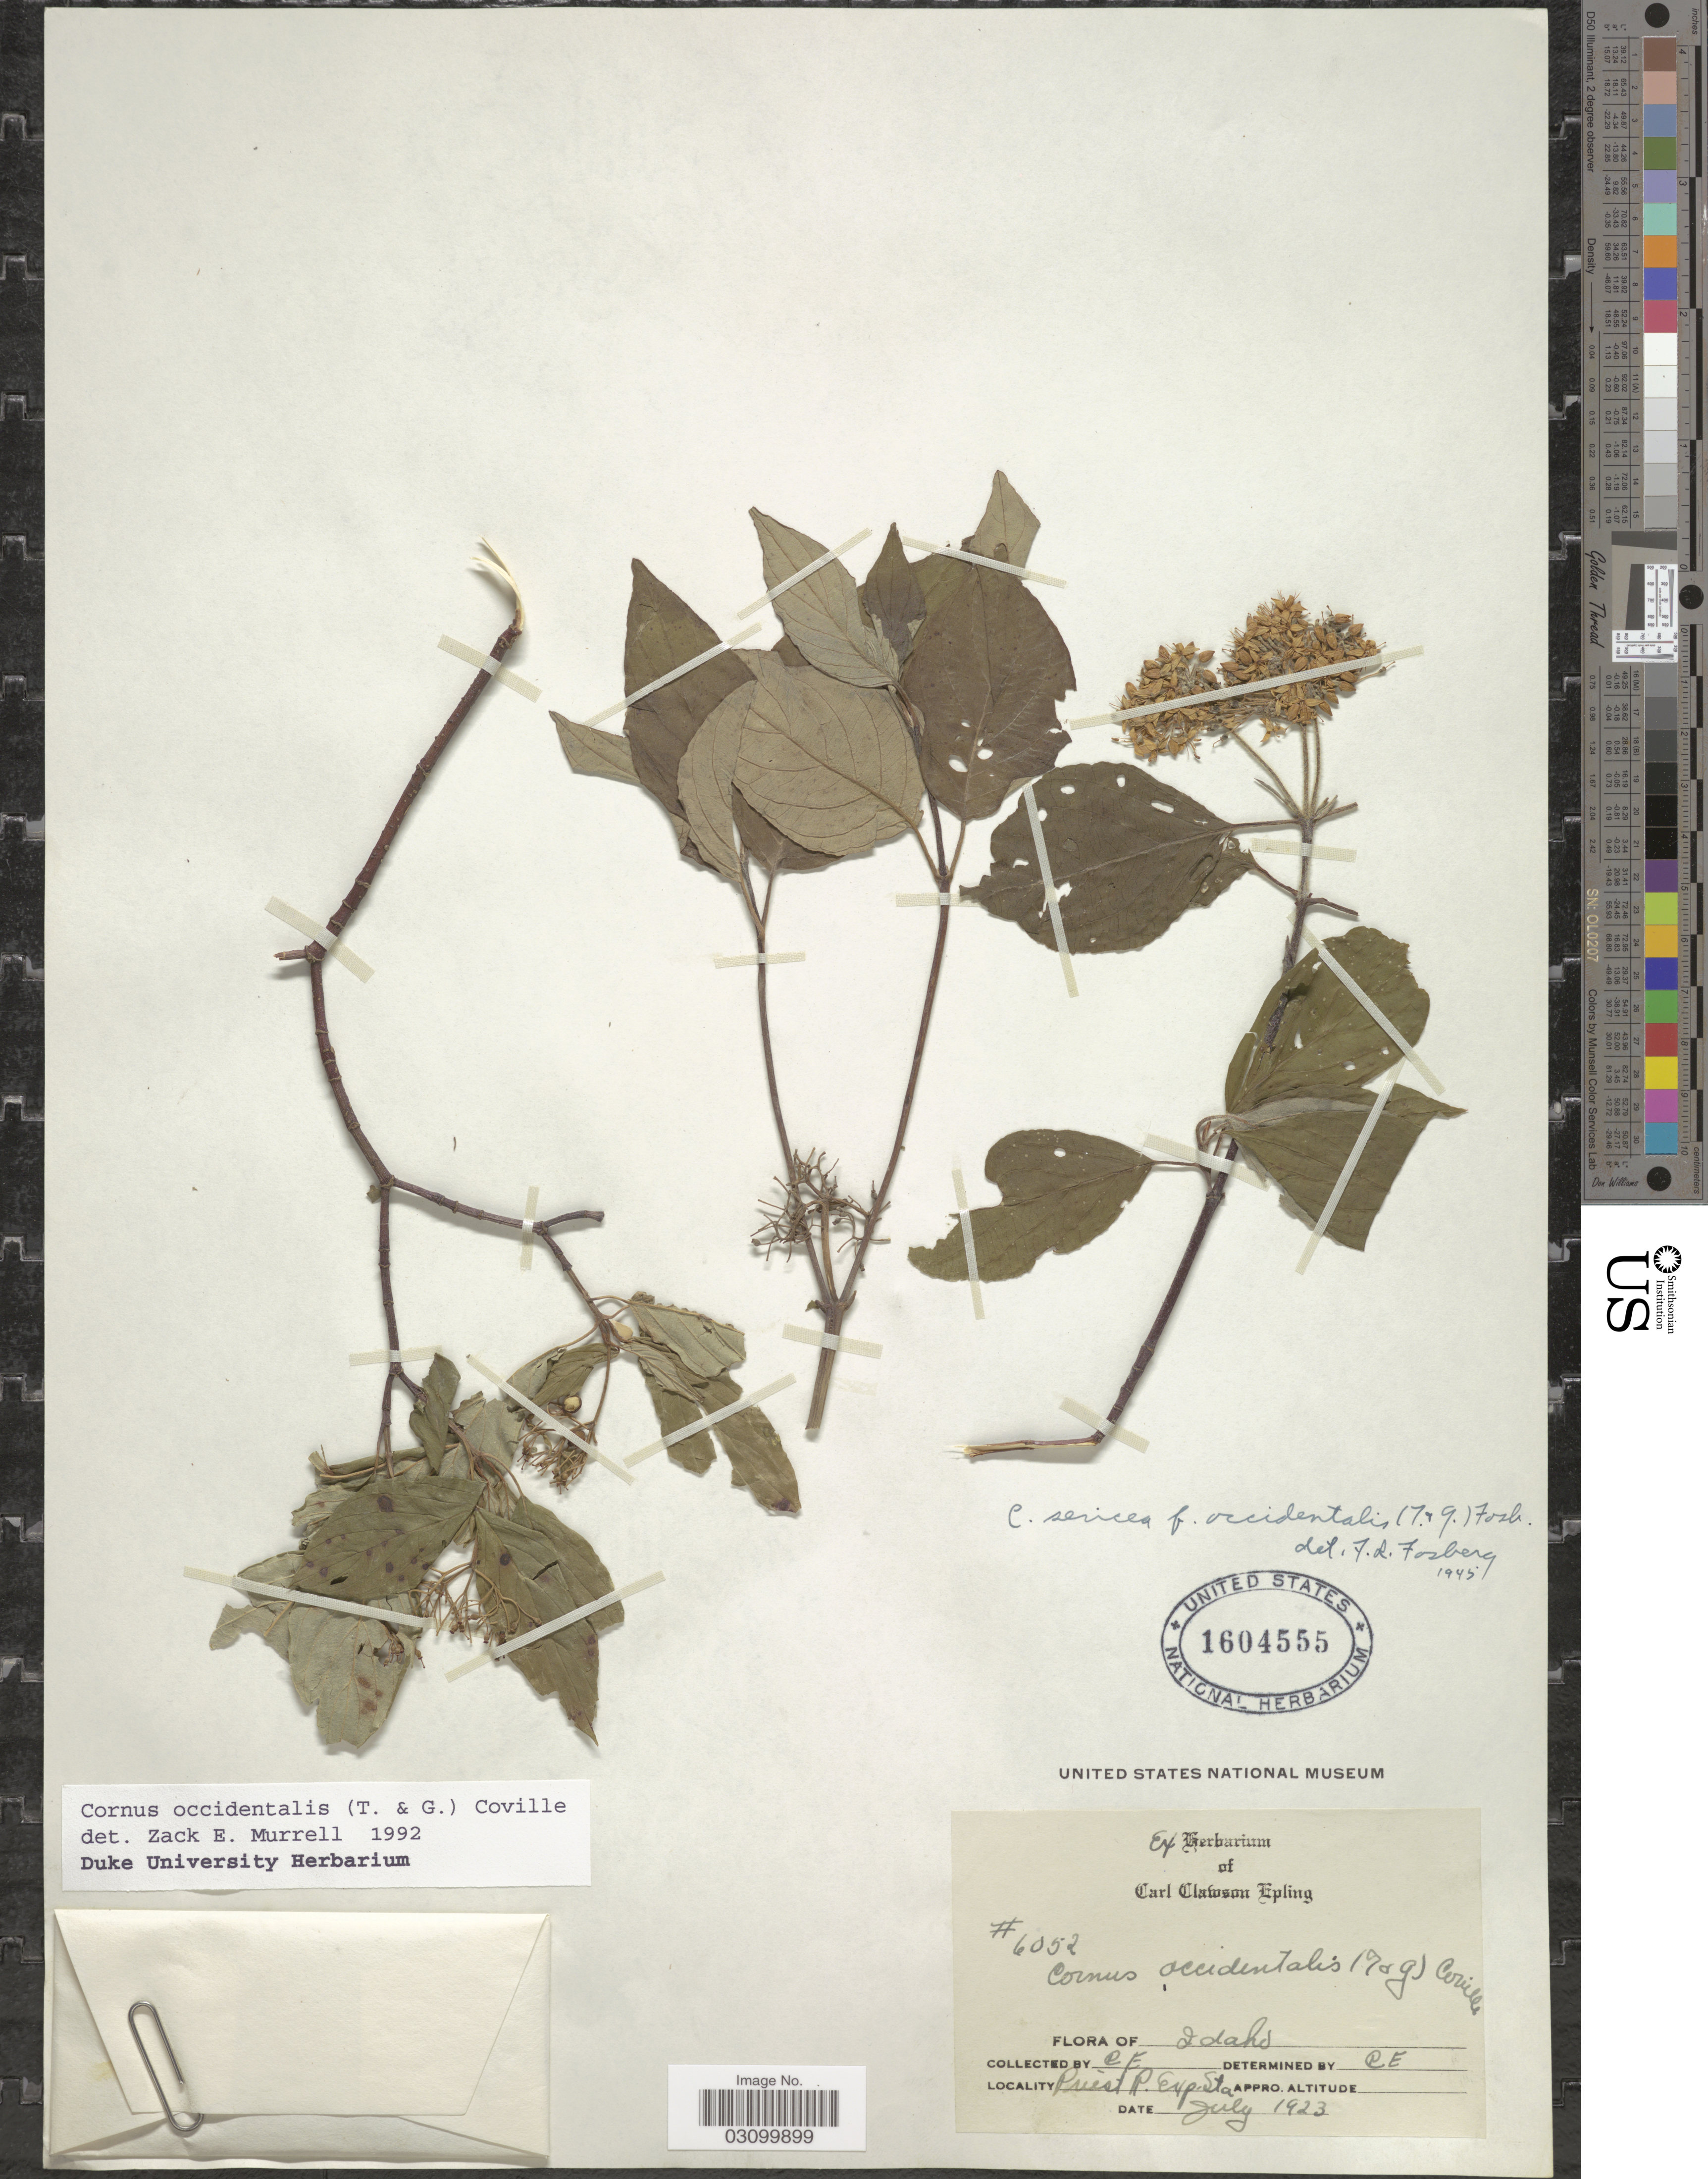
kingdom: Plantae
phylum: Tracheophyta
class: Magnoliopsida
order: Cornales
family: Cornaceae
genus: Cornus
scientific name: Cornus occidentalis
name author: (Torr. & A. Gray) Coville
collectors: C. C. Epling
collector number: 6052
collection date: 1923-07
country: United States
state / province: Idaho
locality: Priest R. Exp. Sta.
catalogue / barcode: US 1604555